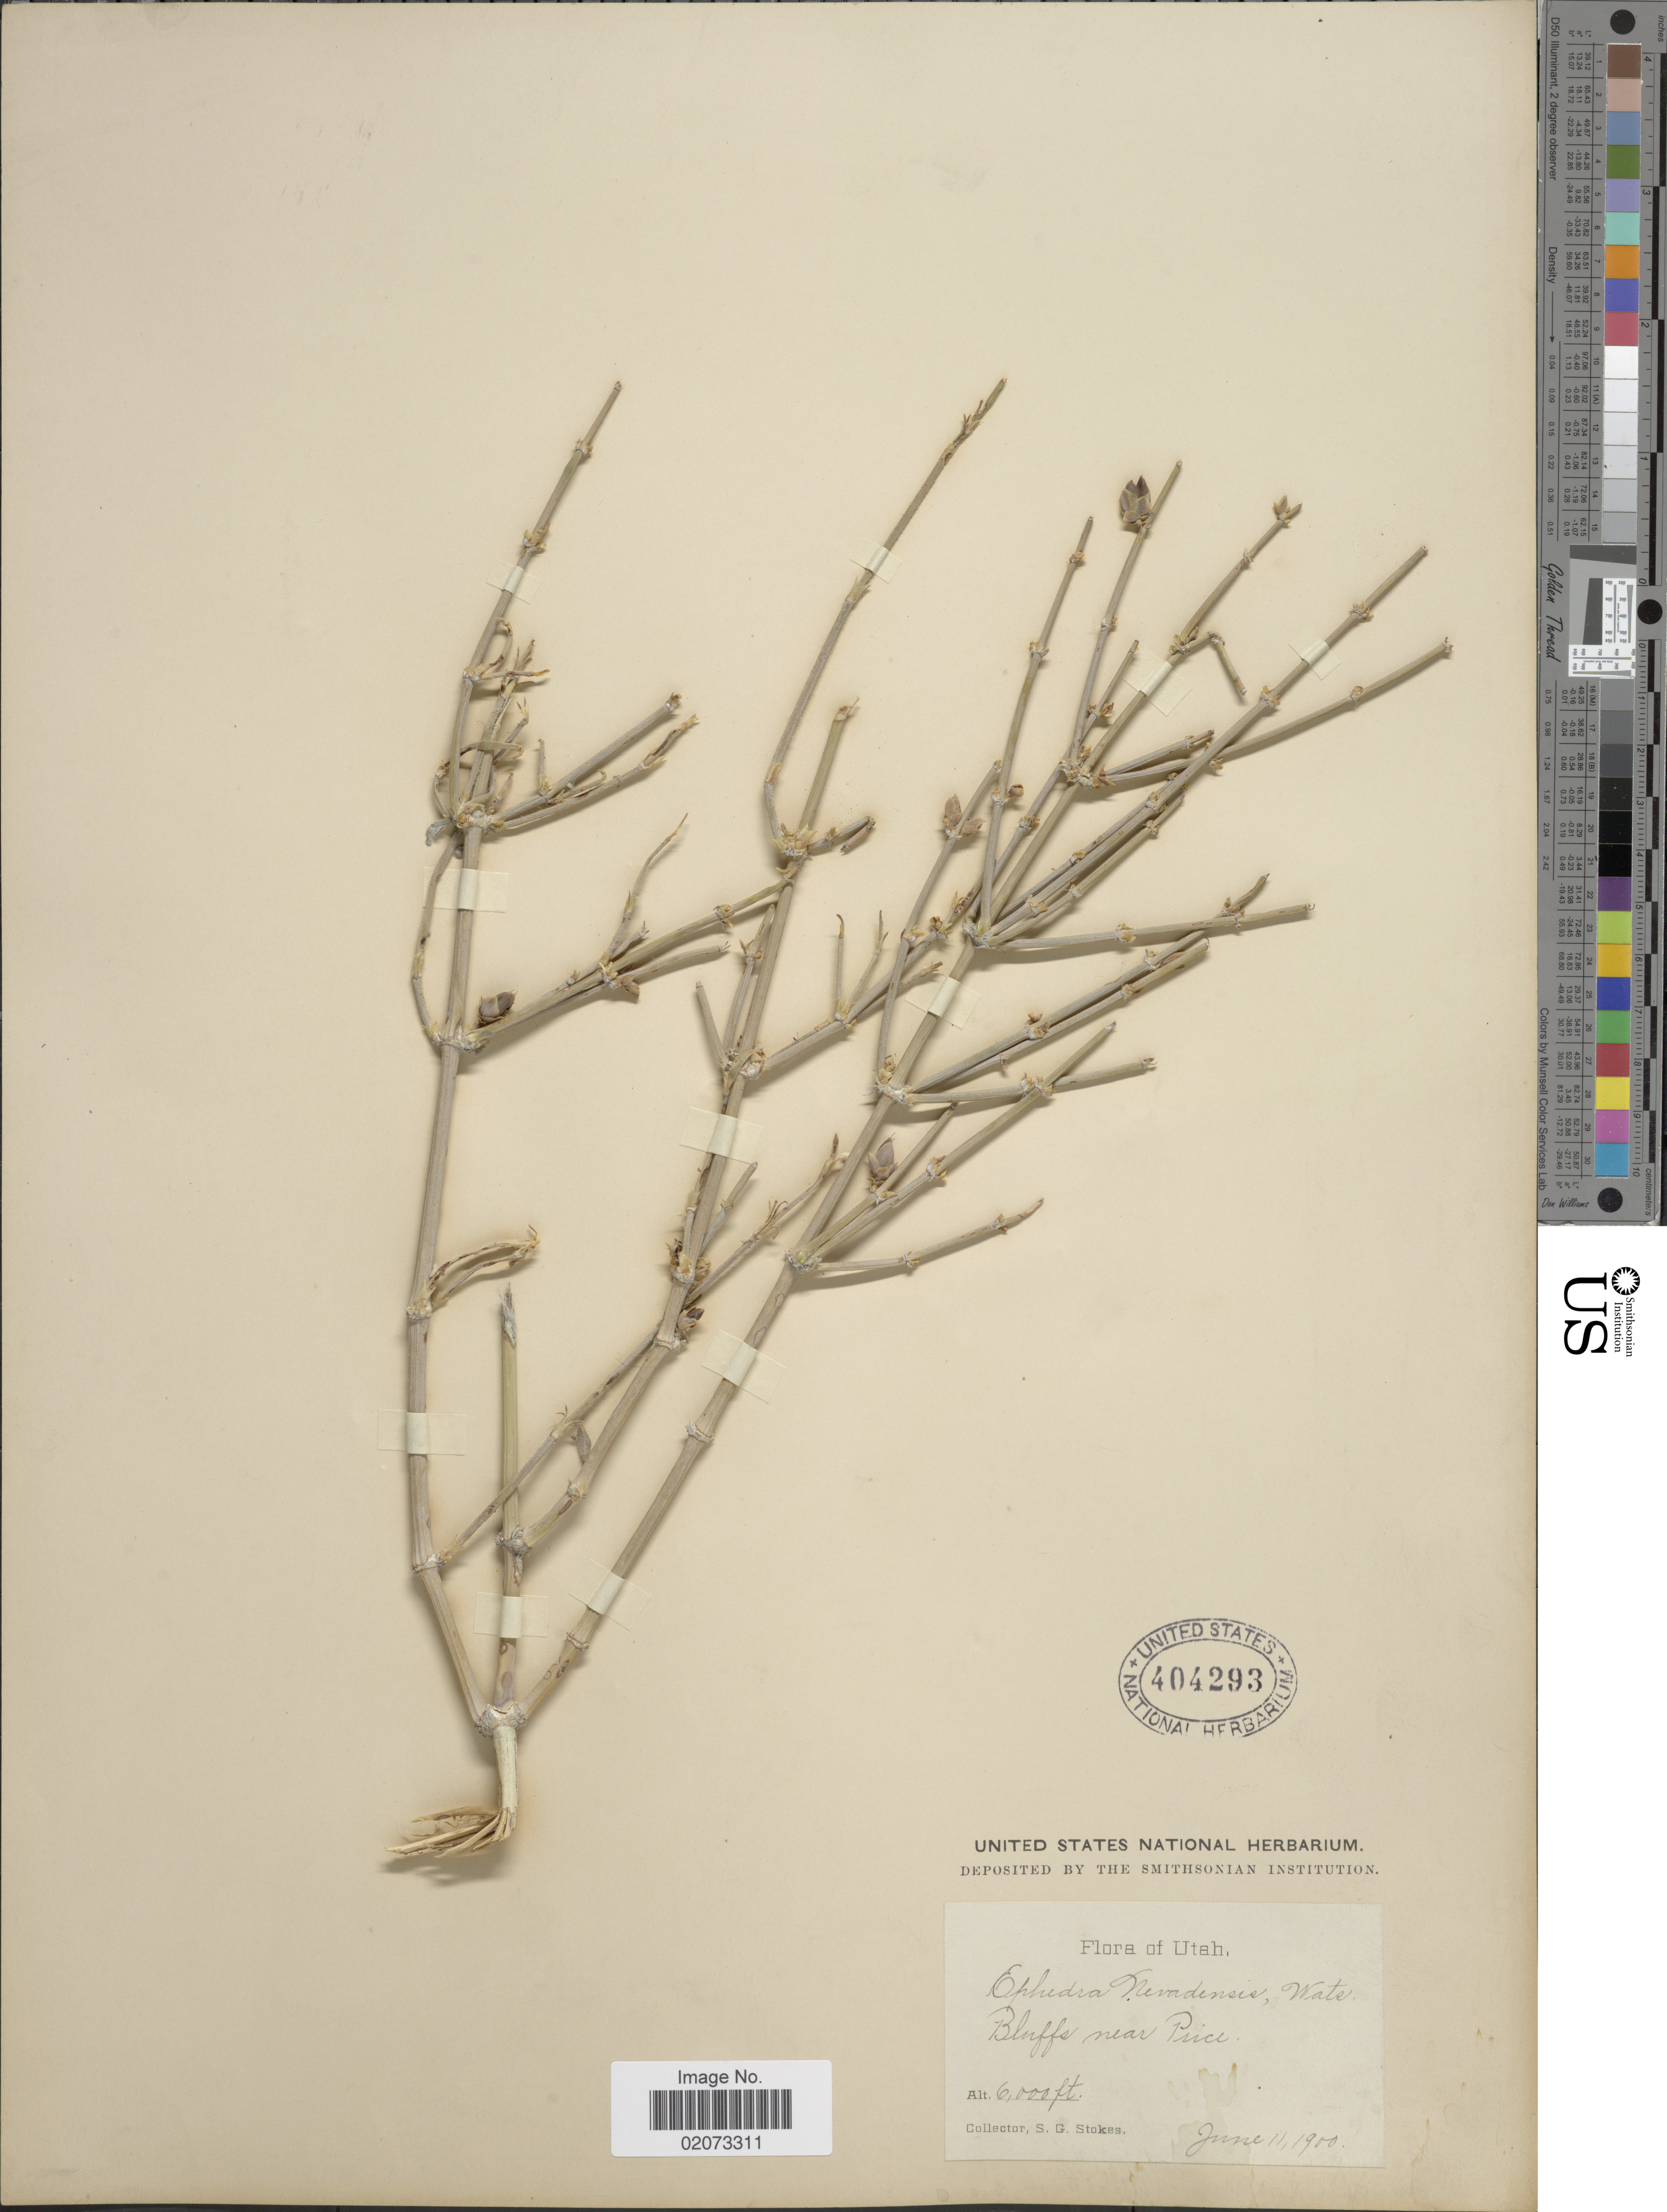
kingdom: Plantae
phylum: Tracheophyta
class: Gnetopsida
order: Ephedrales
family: Ephedraceae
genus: Ephedra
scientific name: Ephedra nevadensis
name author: S. Watson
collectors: S. G. Stokes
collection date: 1900-06-11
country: United States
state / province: Utah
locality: Utah, Bluffs near Price.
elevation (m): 1829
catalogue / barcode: US 404293